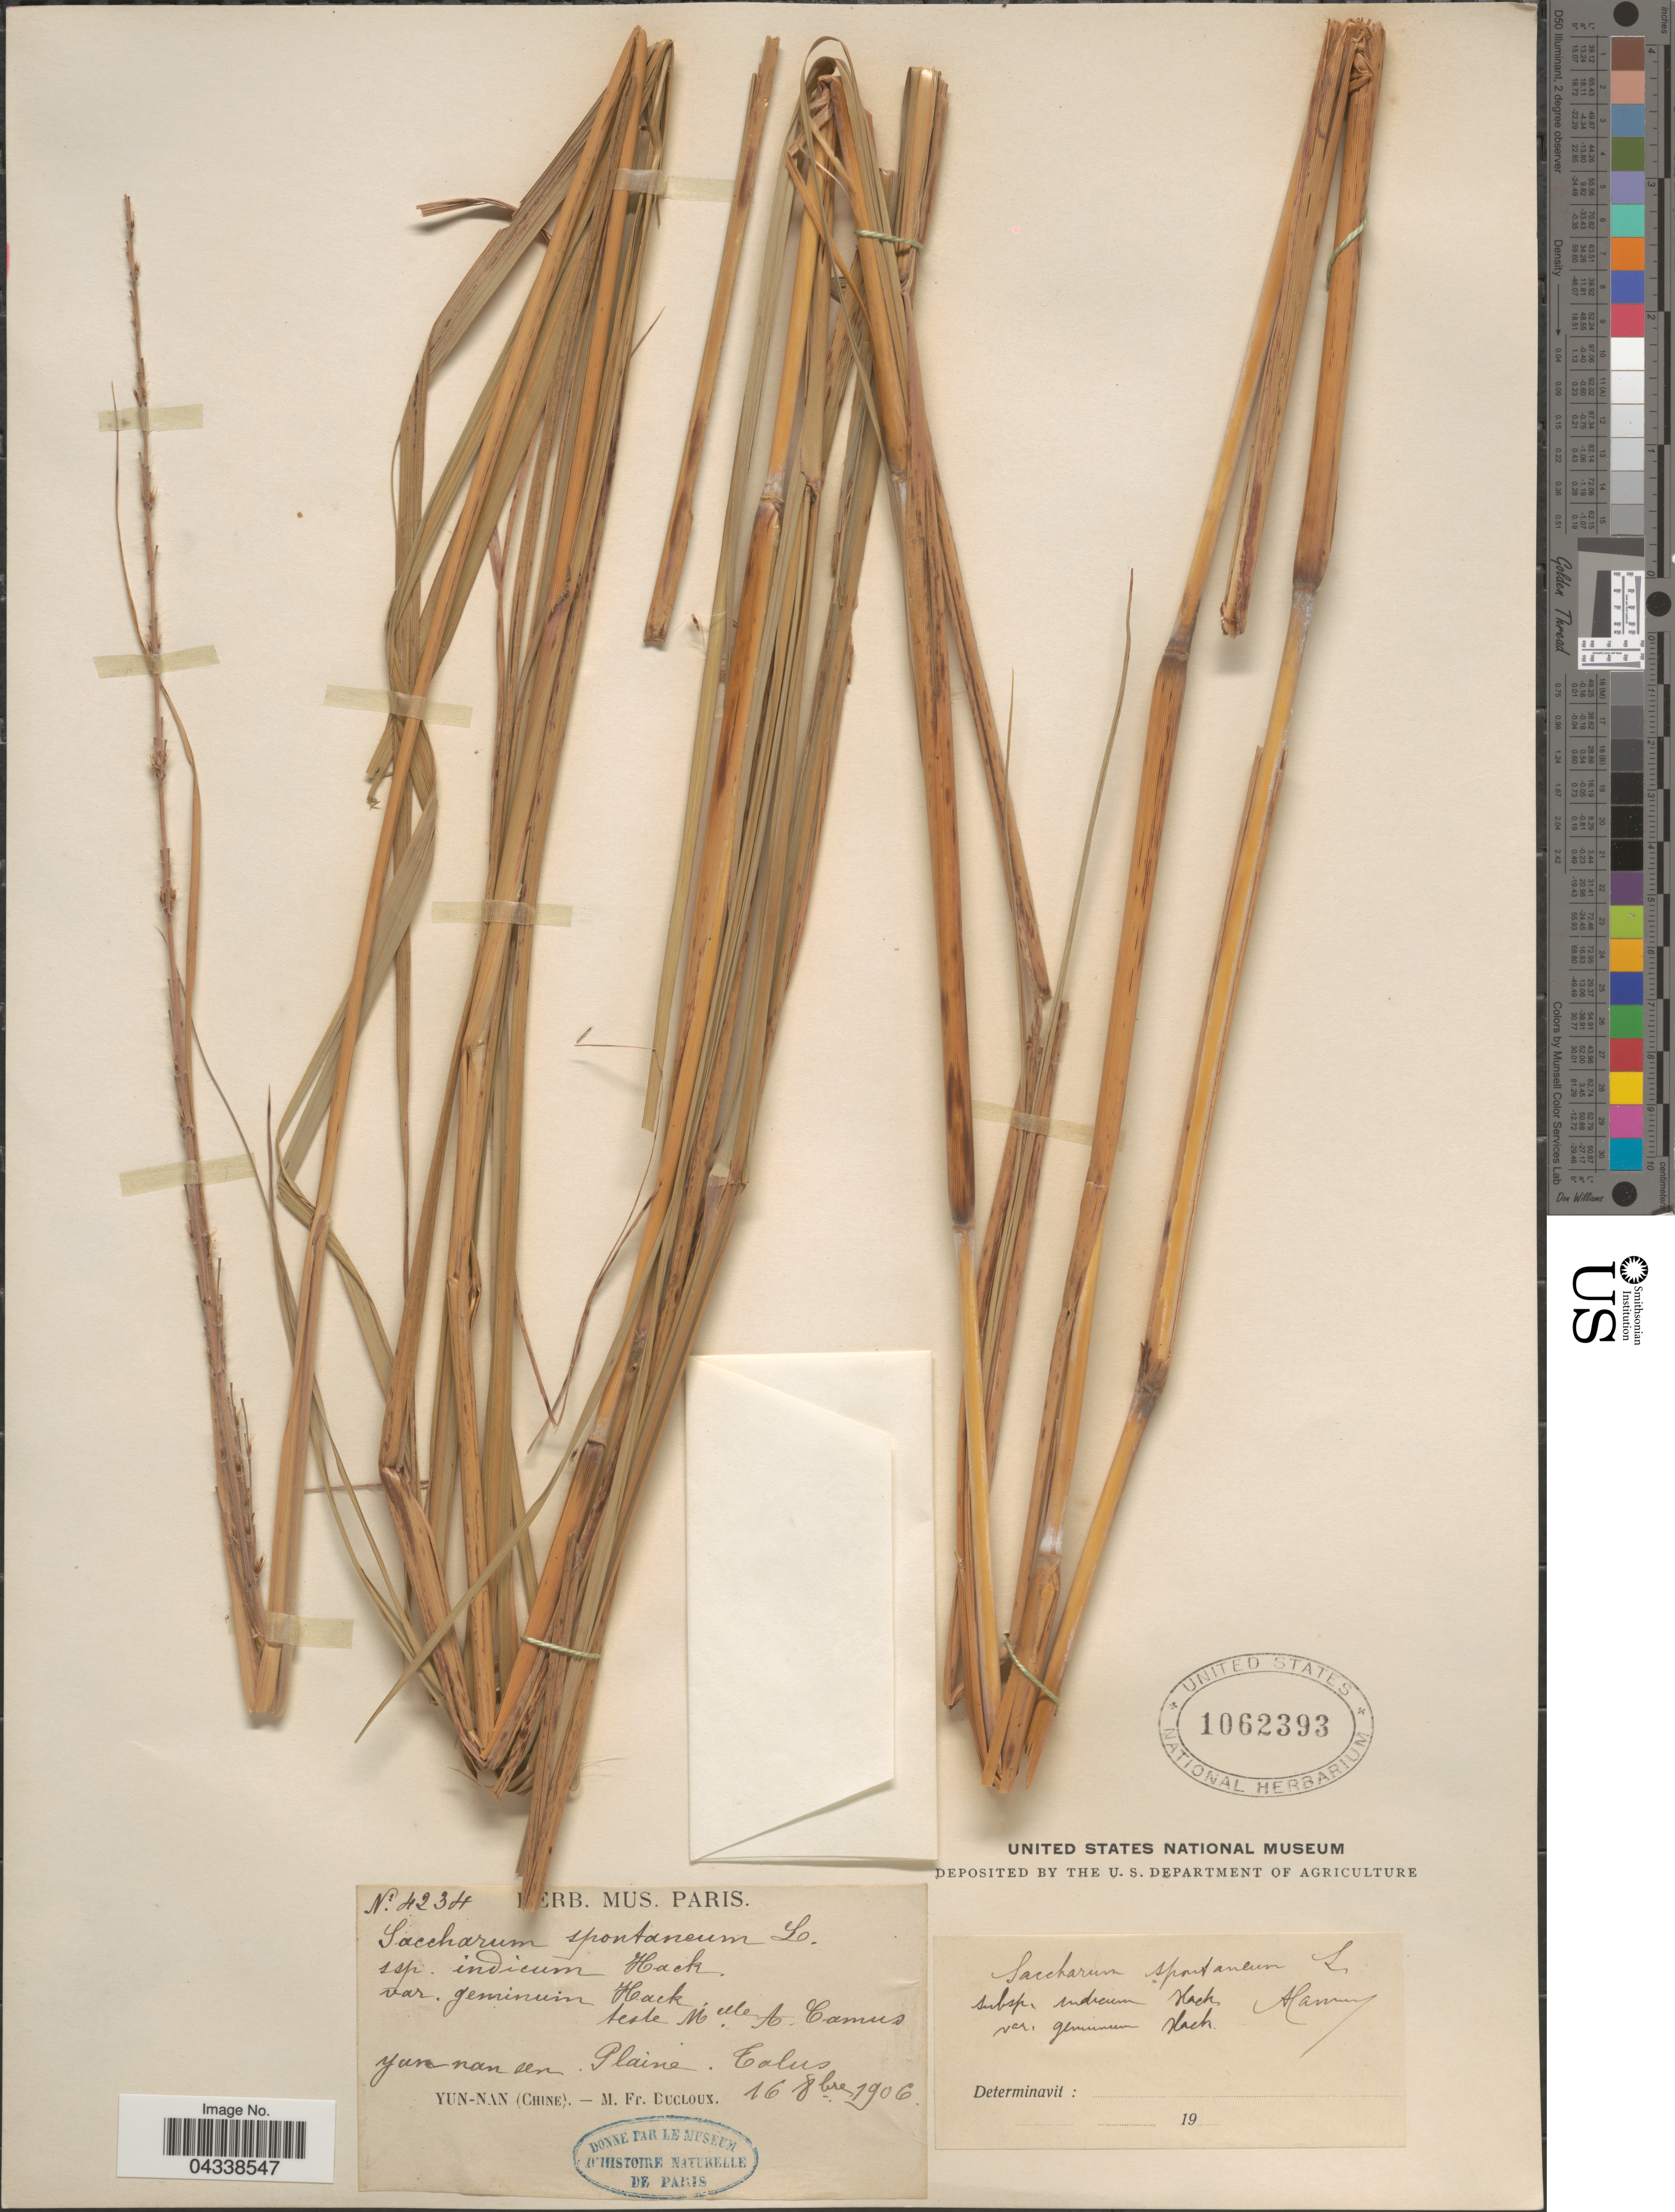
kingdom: Plantae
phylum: Tracheophyta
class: Liliopsida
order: Poales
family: Poaceae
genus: Saccharum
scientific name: Saccharum spontaneum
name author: L.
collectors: M. Ducloux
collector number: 4234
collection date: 1906-10-16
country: China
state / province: Yunnan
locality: Yun-nan-sen. Plaine. Talus. Yun-Nan.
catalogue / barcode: US 1062393